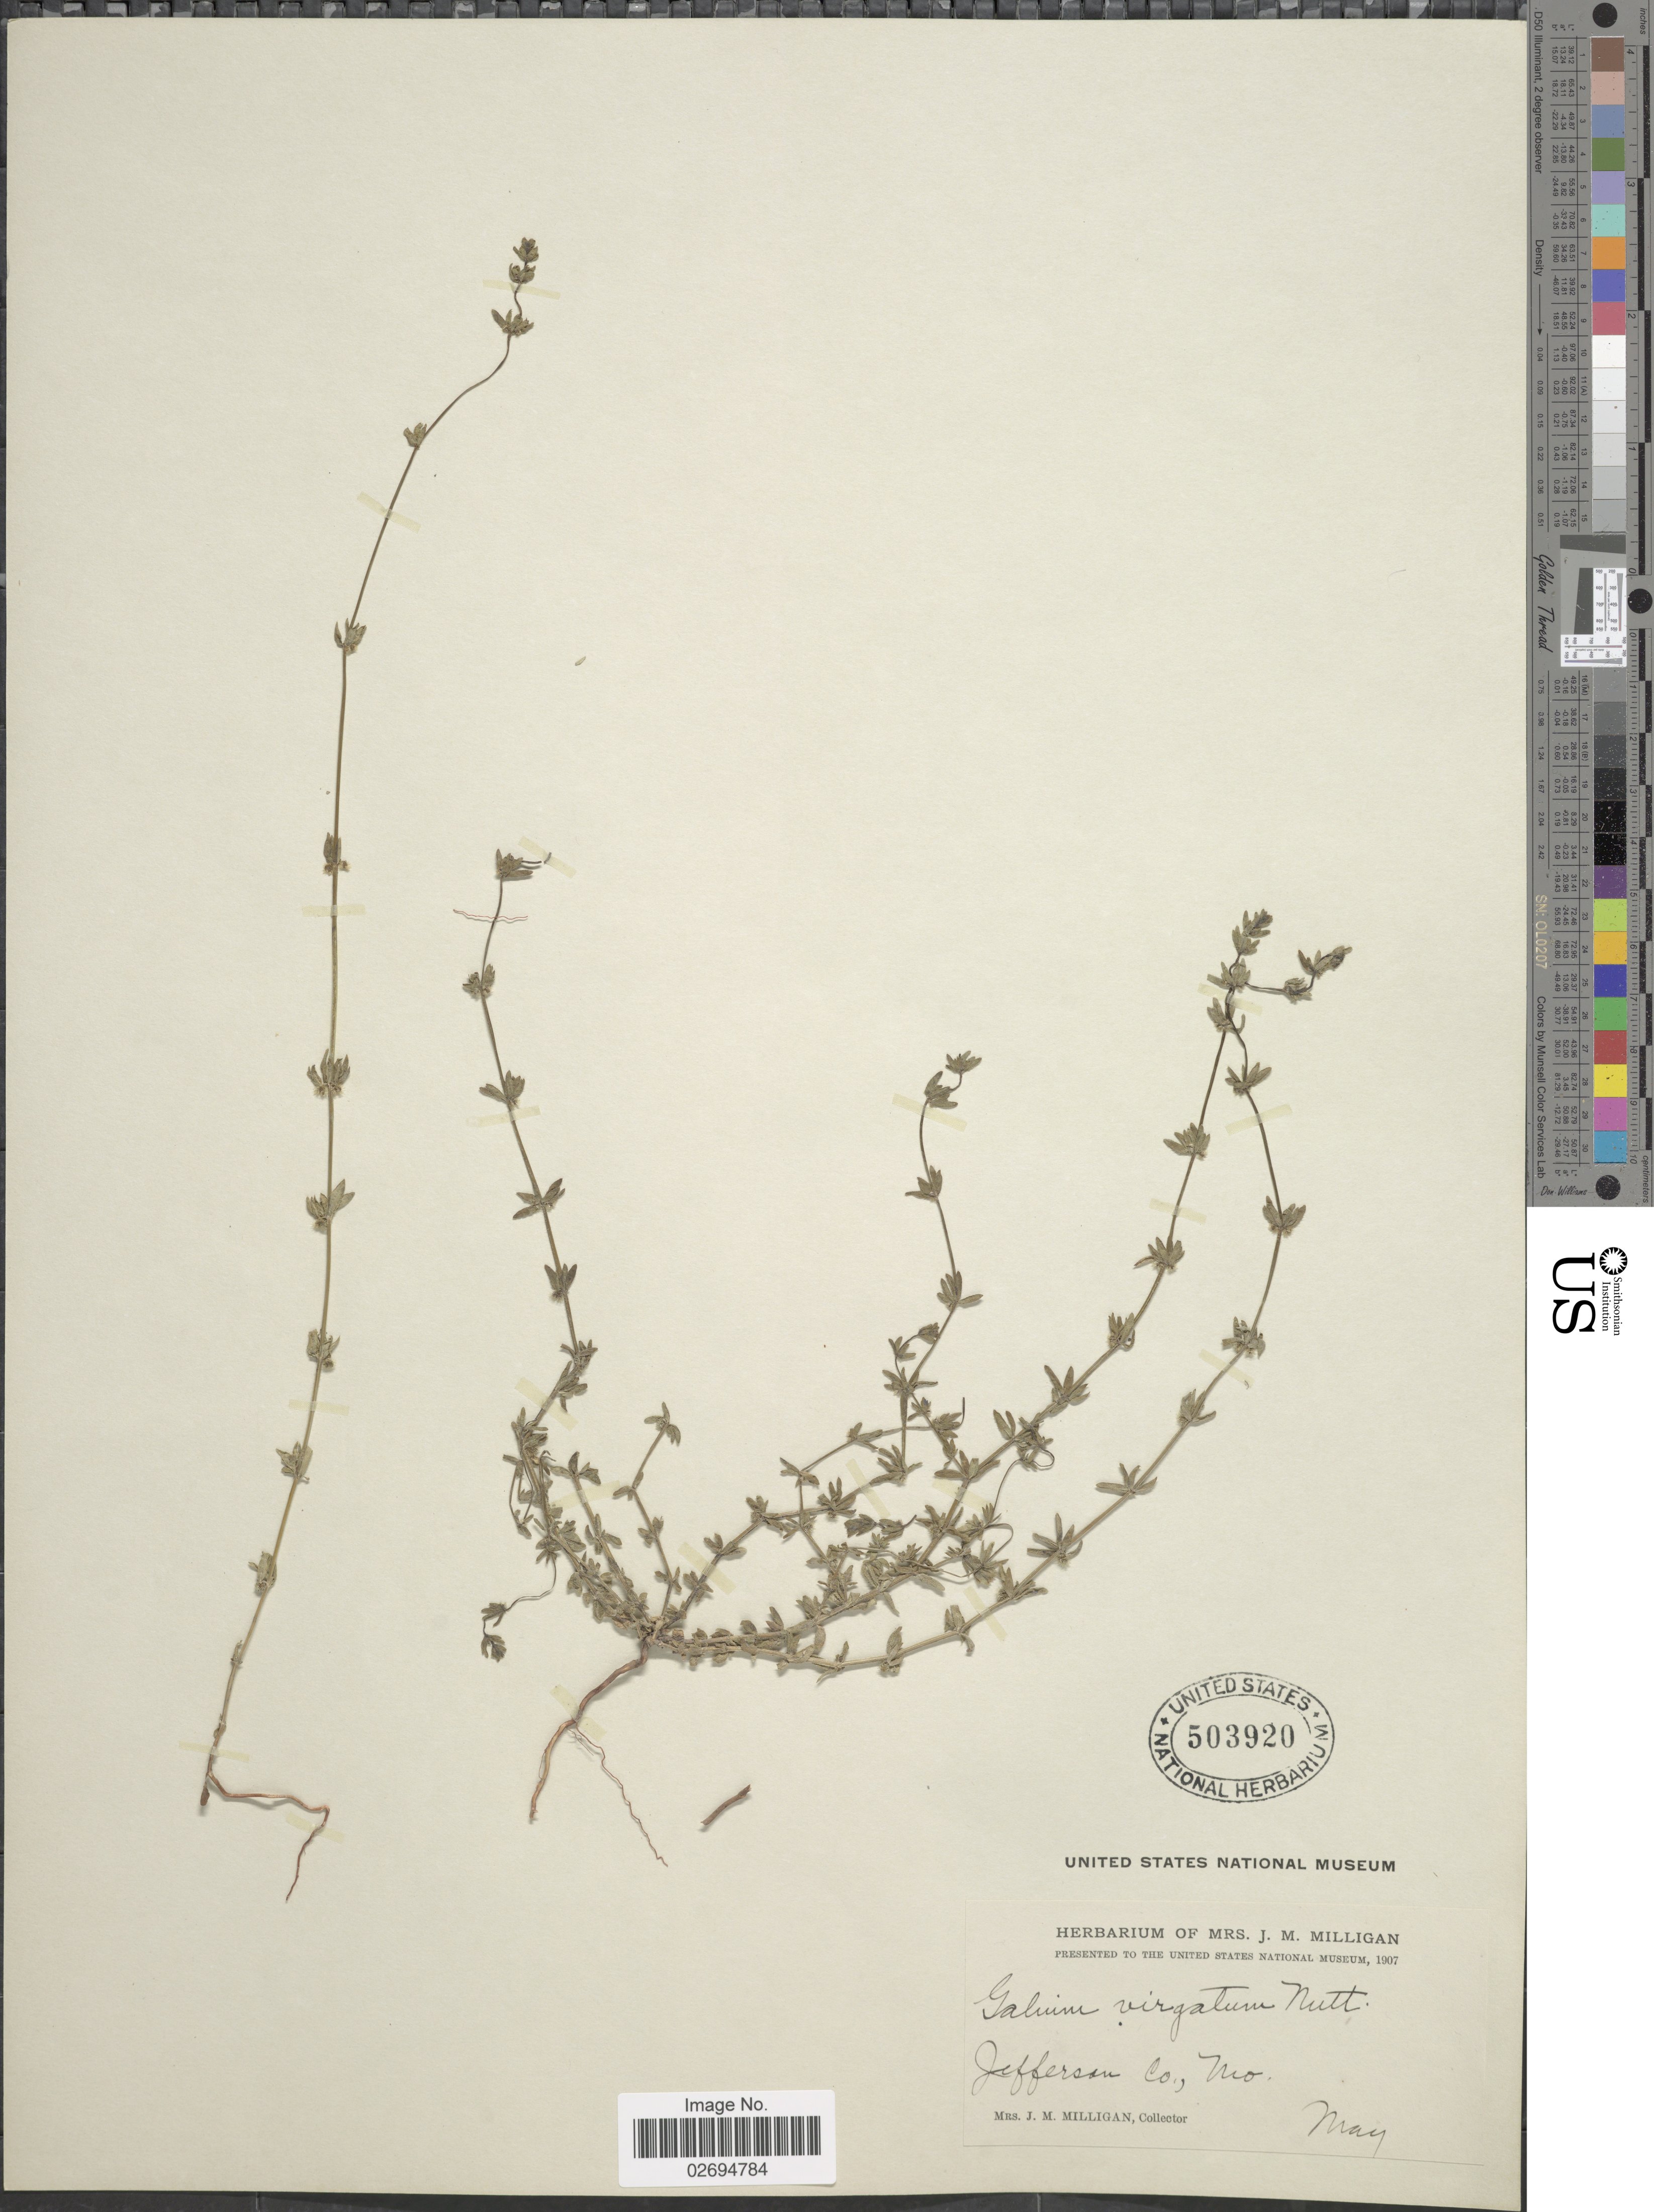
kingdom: Plantae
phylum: Tracheophyta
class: Magnoliopsida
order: Gentianales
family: Rubiaceae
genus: Galium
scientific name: Galium virgatum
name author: Nutt.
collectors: J. Milligan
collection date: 1907-05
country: United States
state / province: Missouri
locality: Jefferson Co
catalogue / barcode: US 503920